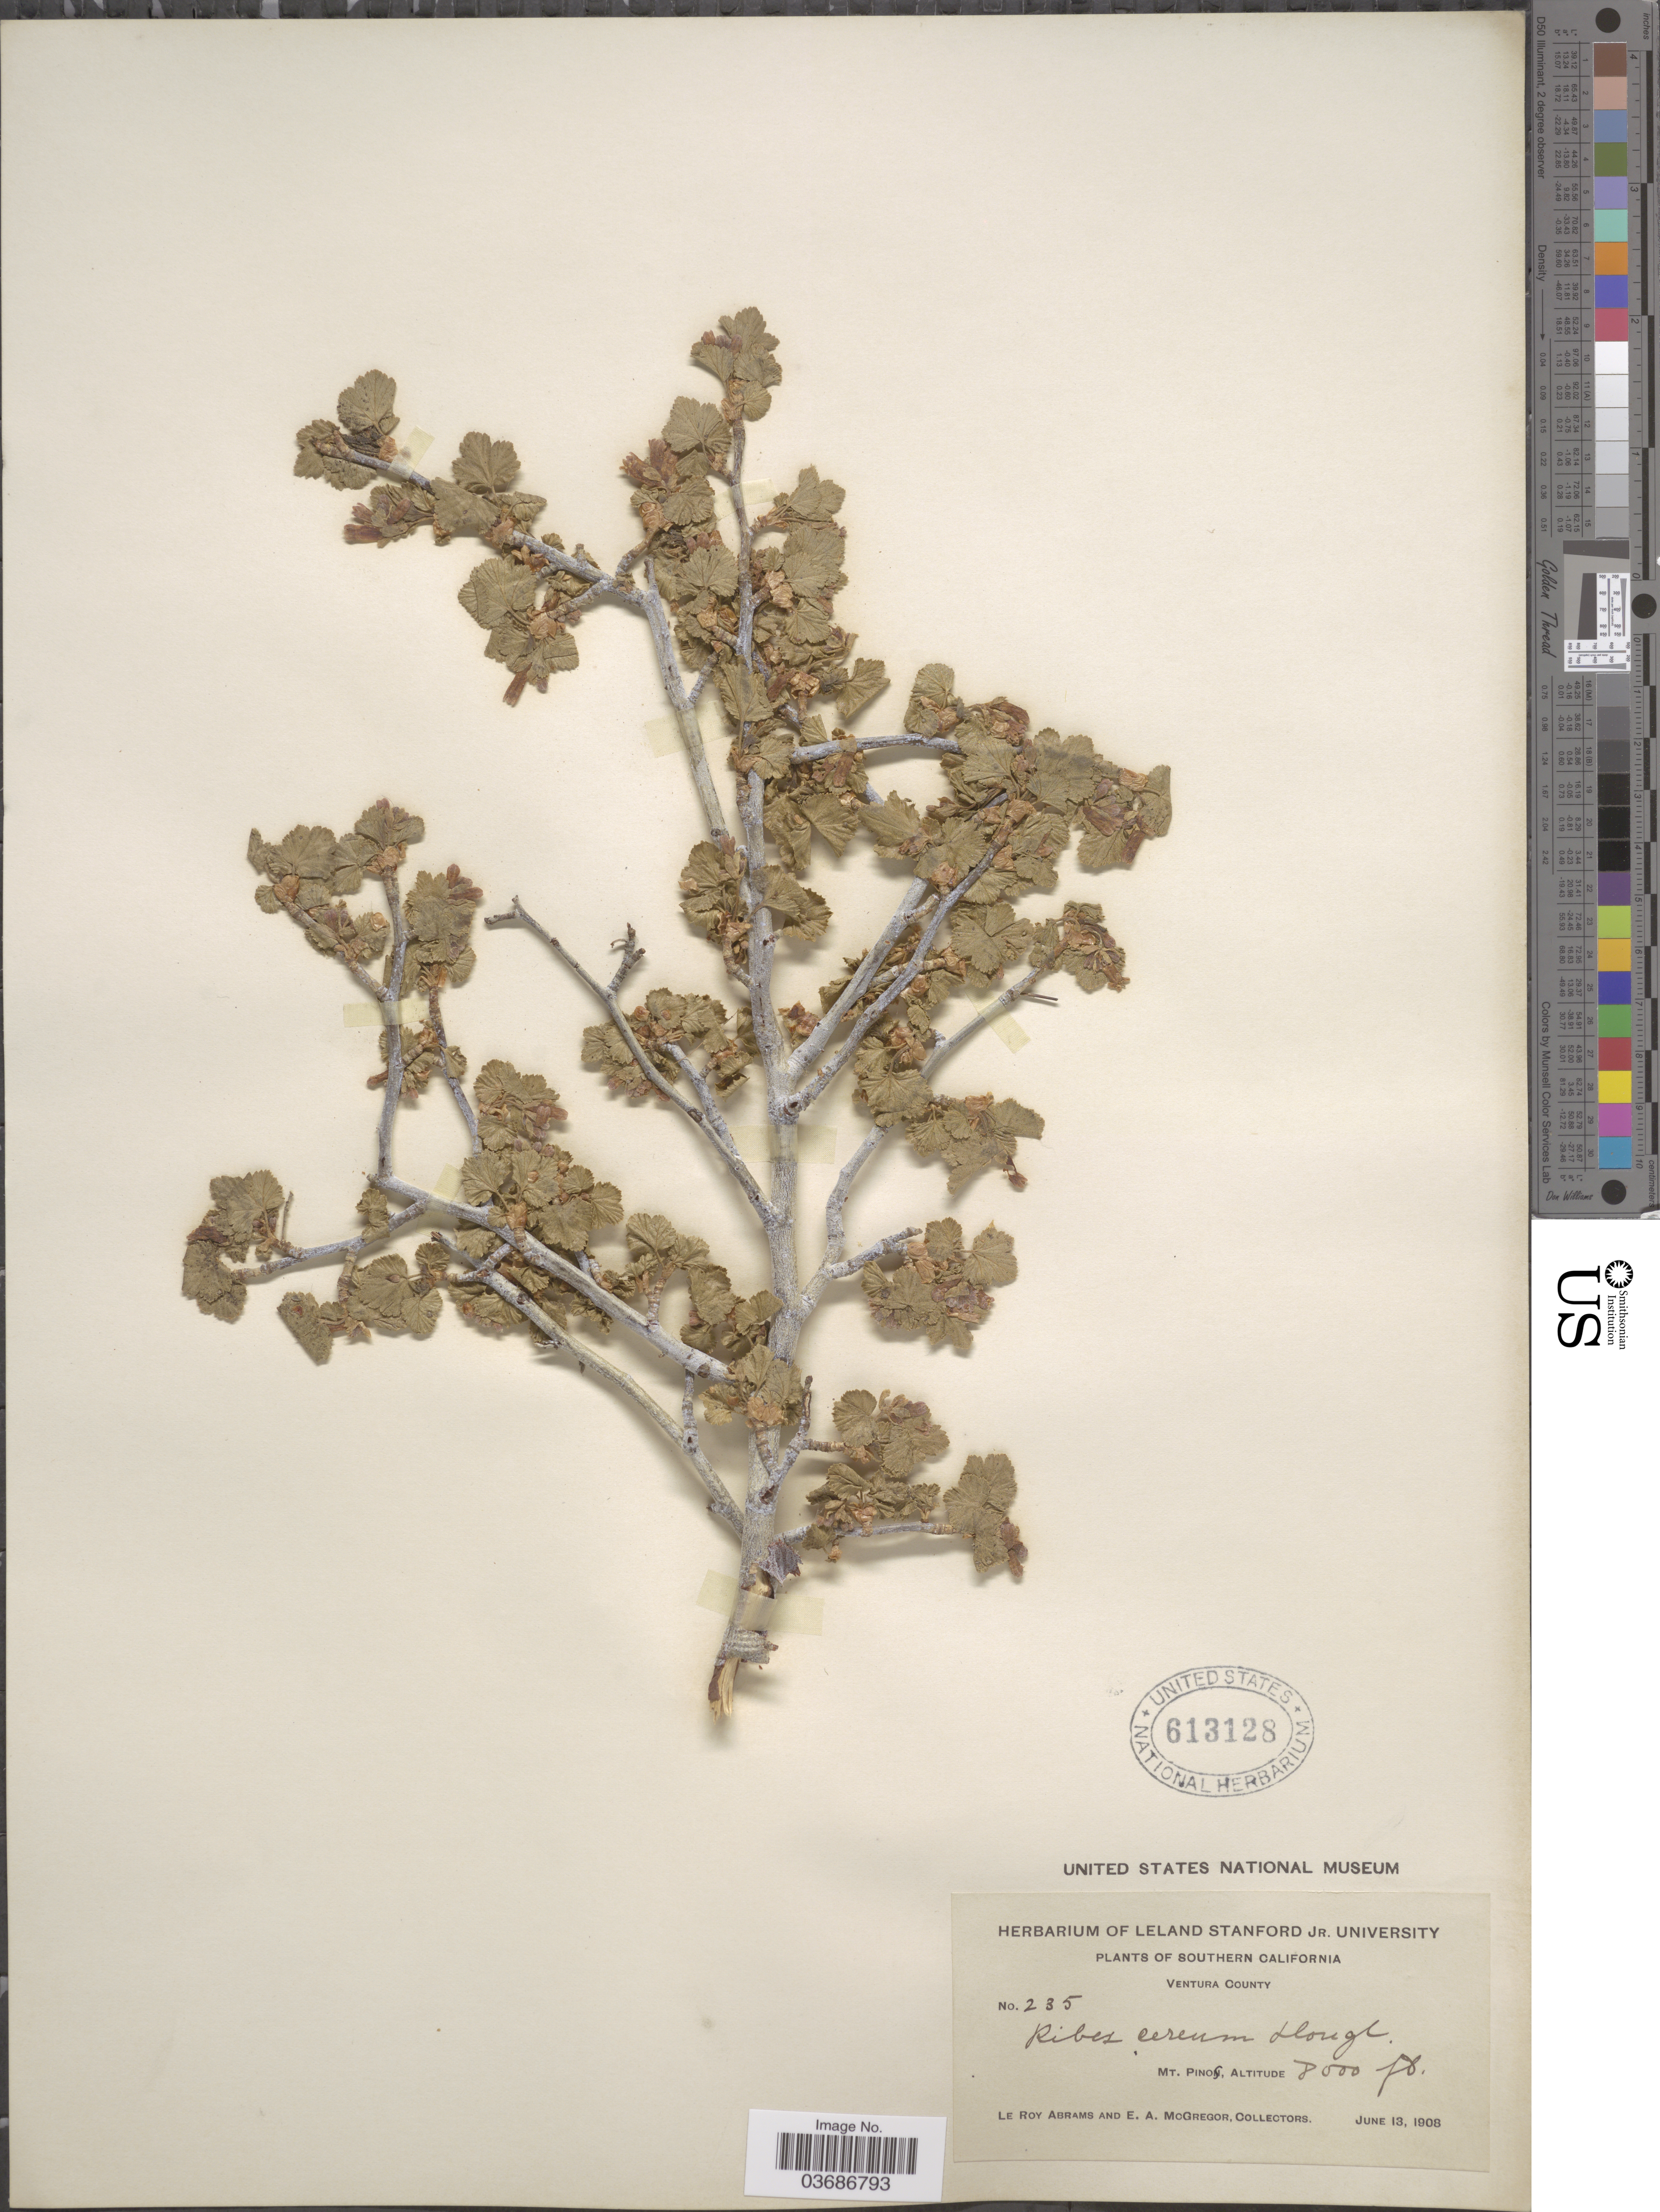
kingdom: Plantae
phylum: Tracheophyta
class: Magnoliopsida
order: Saxifragales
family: Grossulariaceae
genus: Ribes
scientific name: Ribes cereum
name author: Douglas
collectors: L. Abrams & E. A. McGregor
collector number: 235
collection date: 1908-06-13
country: United States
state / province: California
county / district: Ventura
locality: Southern California. Ventura County. Mt. Pinos.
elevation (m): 2438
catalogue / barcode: US 613128